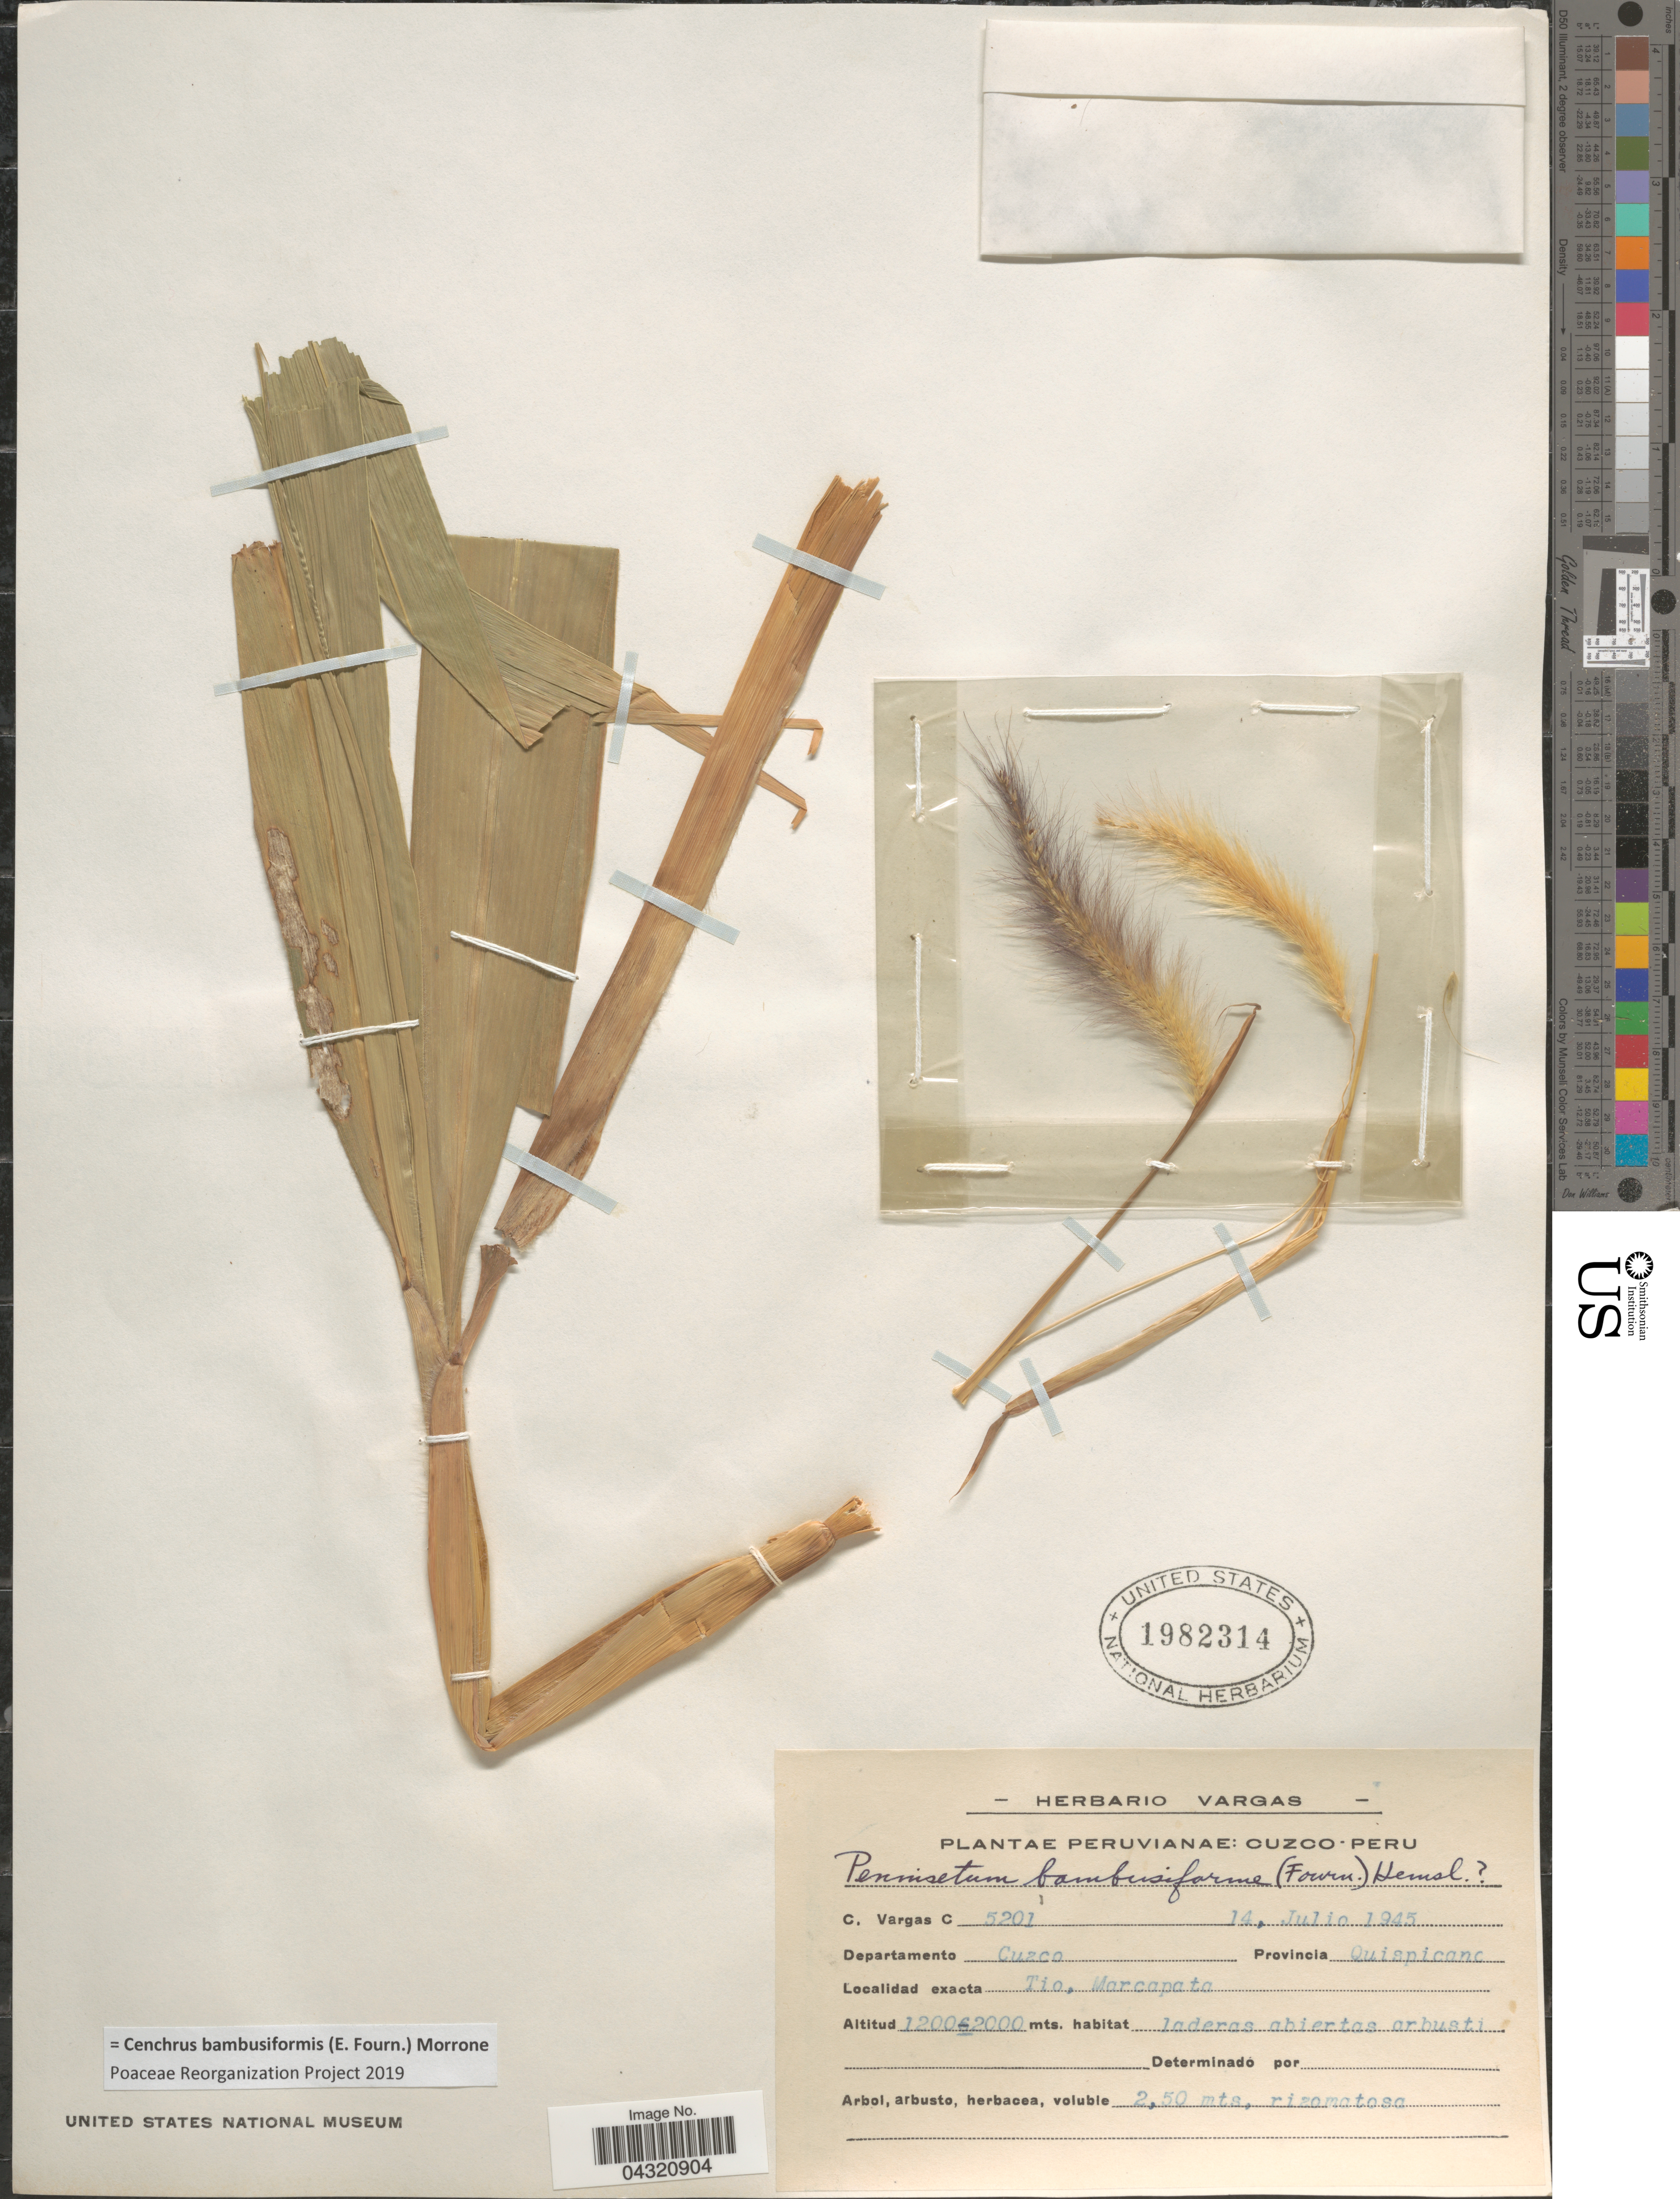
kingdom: Plantae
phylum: Tracheophyta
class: Liliopsida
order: Poales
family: Poaceae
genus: Cenchrus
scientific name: Cenchrus brownii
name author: Roem. & Schult.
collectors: C. Vargas Calderón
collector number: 5201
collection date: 1945-07-14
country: Peru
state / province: Cusco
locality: Departamento Cuzco. Provincia Quispicano. Tio, Marcapata.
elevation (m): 1200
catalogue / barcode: US 1982314